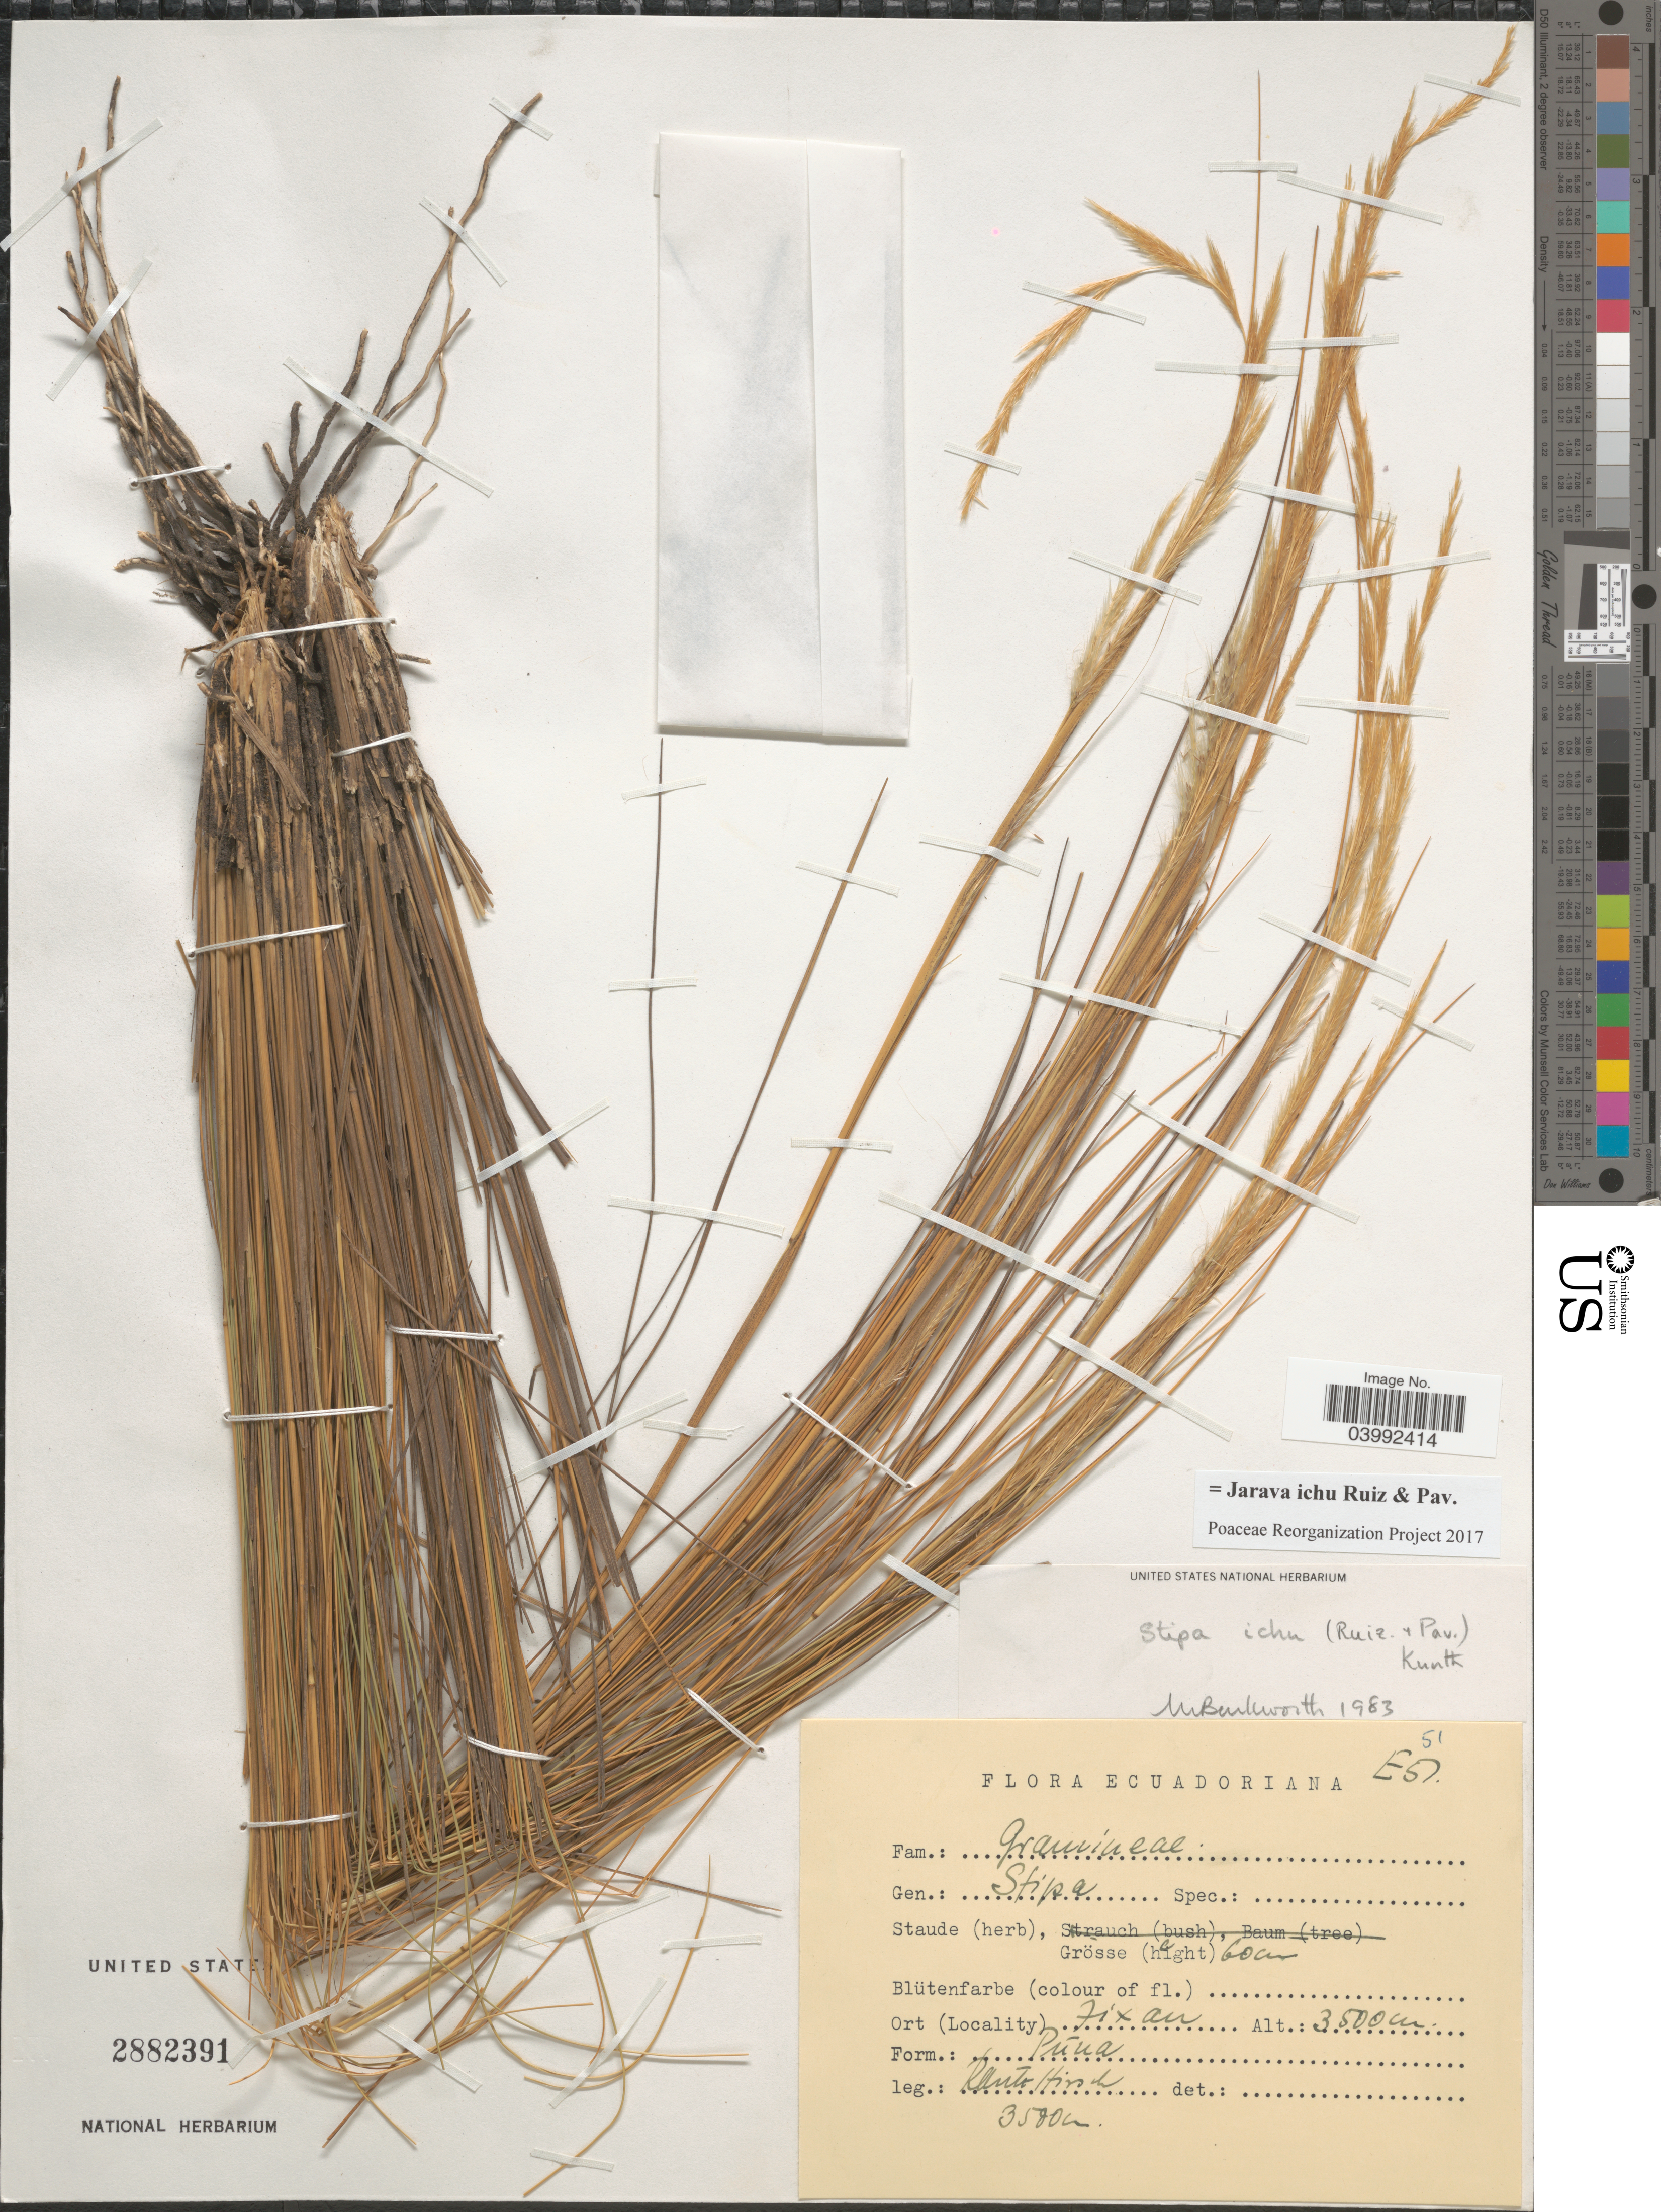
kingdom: Plantae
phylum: Tracheophyta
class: Liliopsida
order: Poales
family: Poaceae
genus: Jarava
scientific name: Jarava ichu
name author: Ruiz & Pav.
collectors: W. Rauh & G. Hirsch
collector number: E51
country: Ecuador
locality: Tixan.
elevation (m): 3500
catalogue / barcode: US 2882391